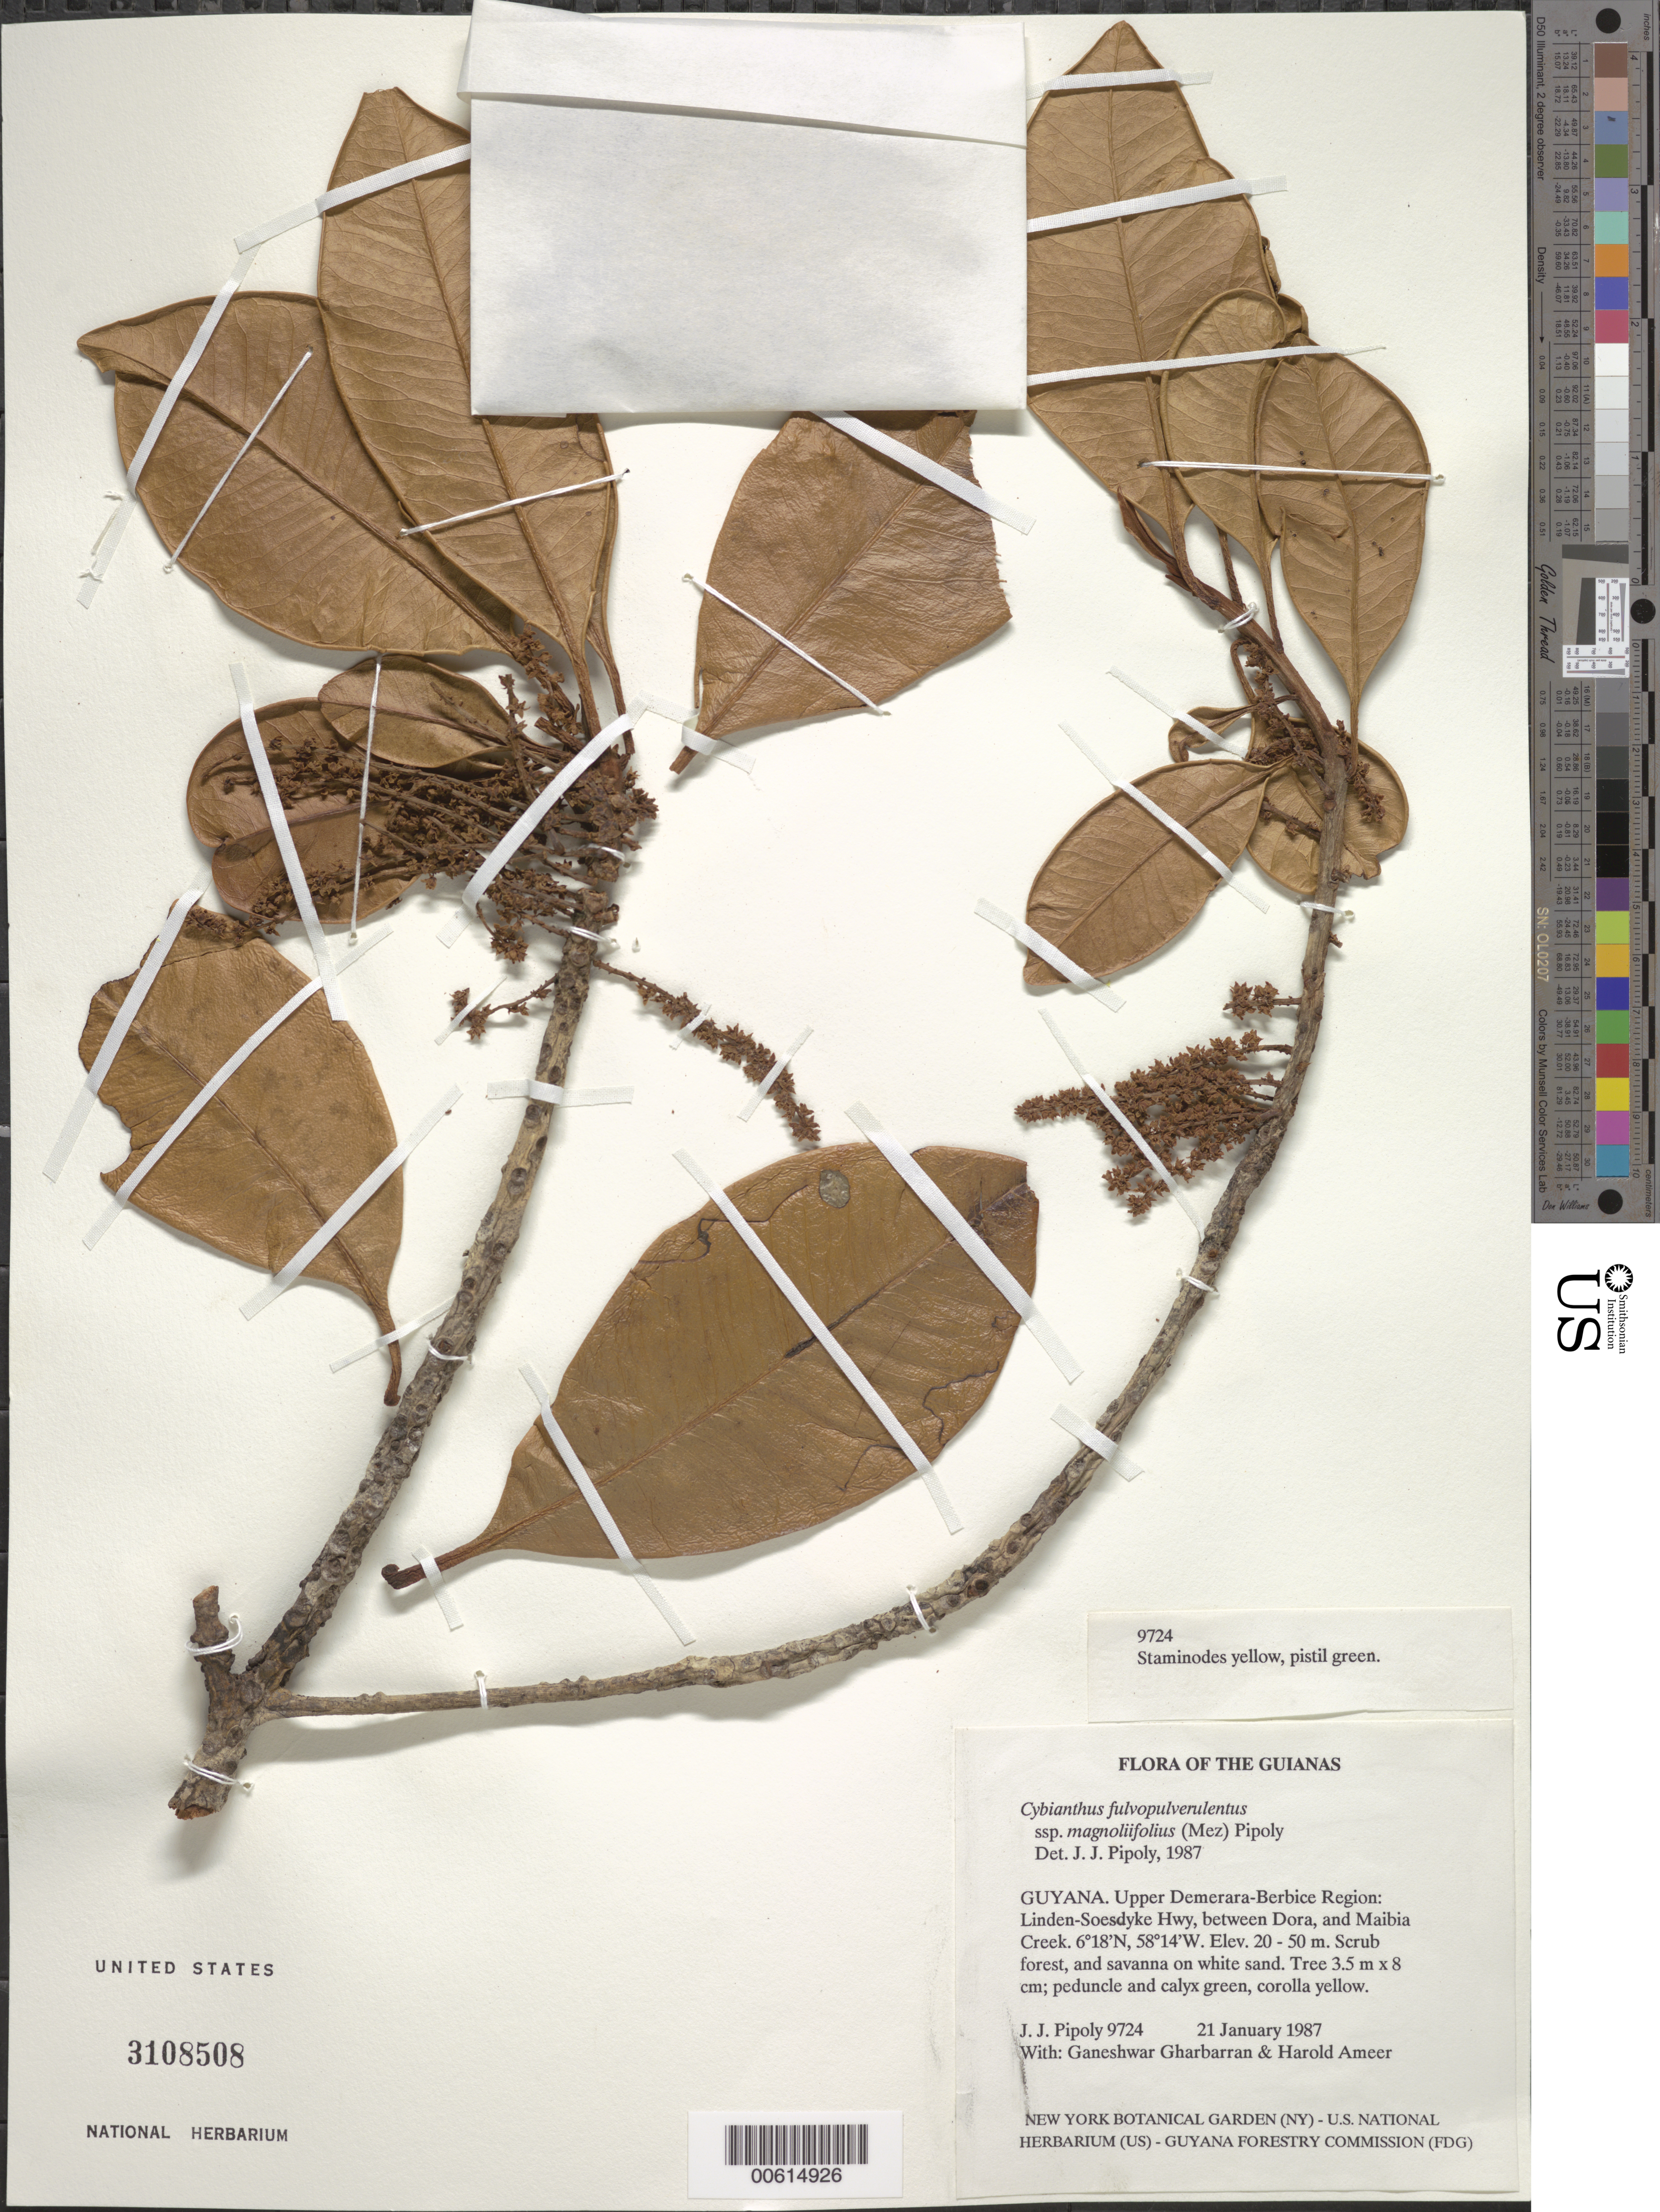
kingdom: Plantae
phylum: Tracheophyta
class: Magnoliopsida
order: Ericales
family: Primulaceae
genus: Cybianthus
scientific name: Cybianthus fulvopulverulentus subsp. magnoliifolius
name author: (Mez) Pipoly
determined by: Pipoly, J. J., III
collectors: J. J. Pipoly, G. Gharbarran & H. Ameer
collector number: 9724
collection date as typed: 21 January 1987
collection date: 1987-01-21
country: Guyana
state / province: U. Demerara-Berbice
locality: Linden-Soesdyke Hwy, between Dora and Maibia Creek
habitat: Scrub forest and savanna on white sand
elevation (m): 20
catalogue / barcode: US 3108508